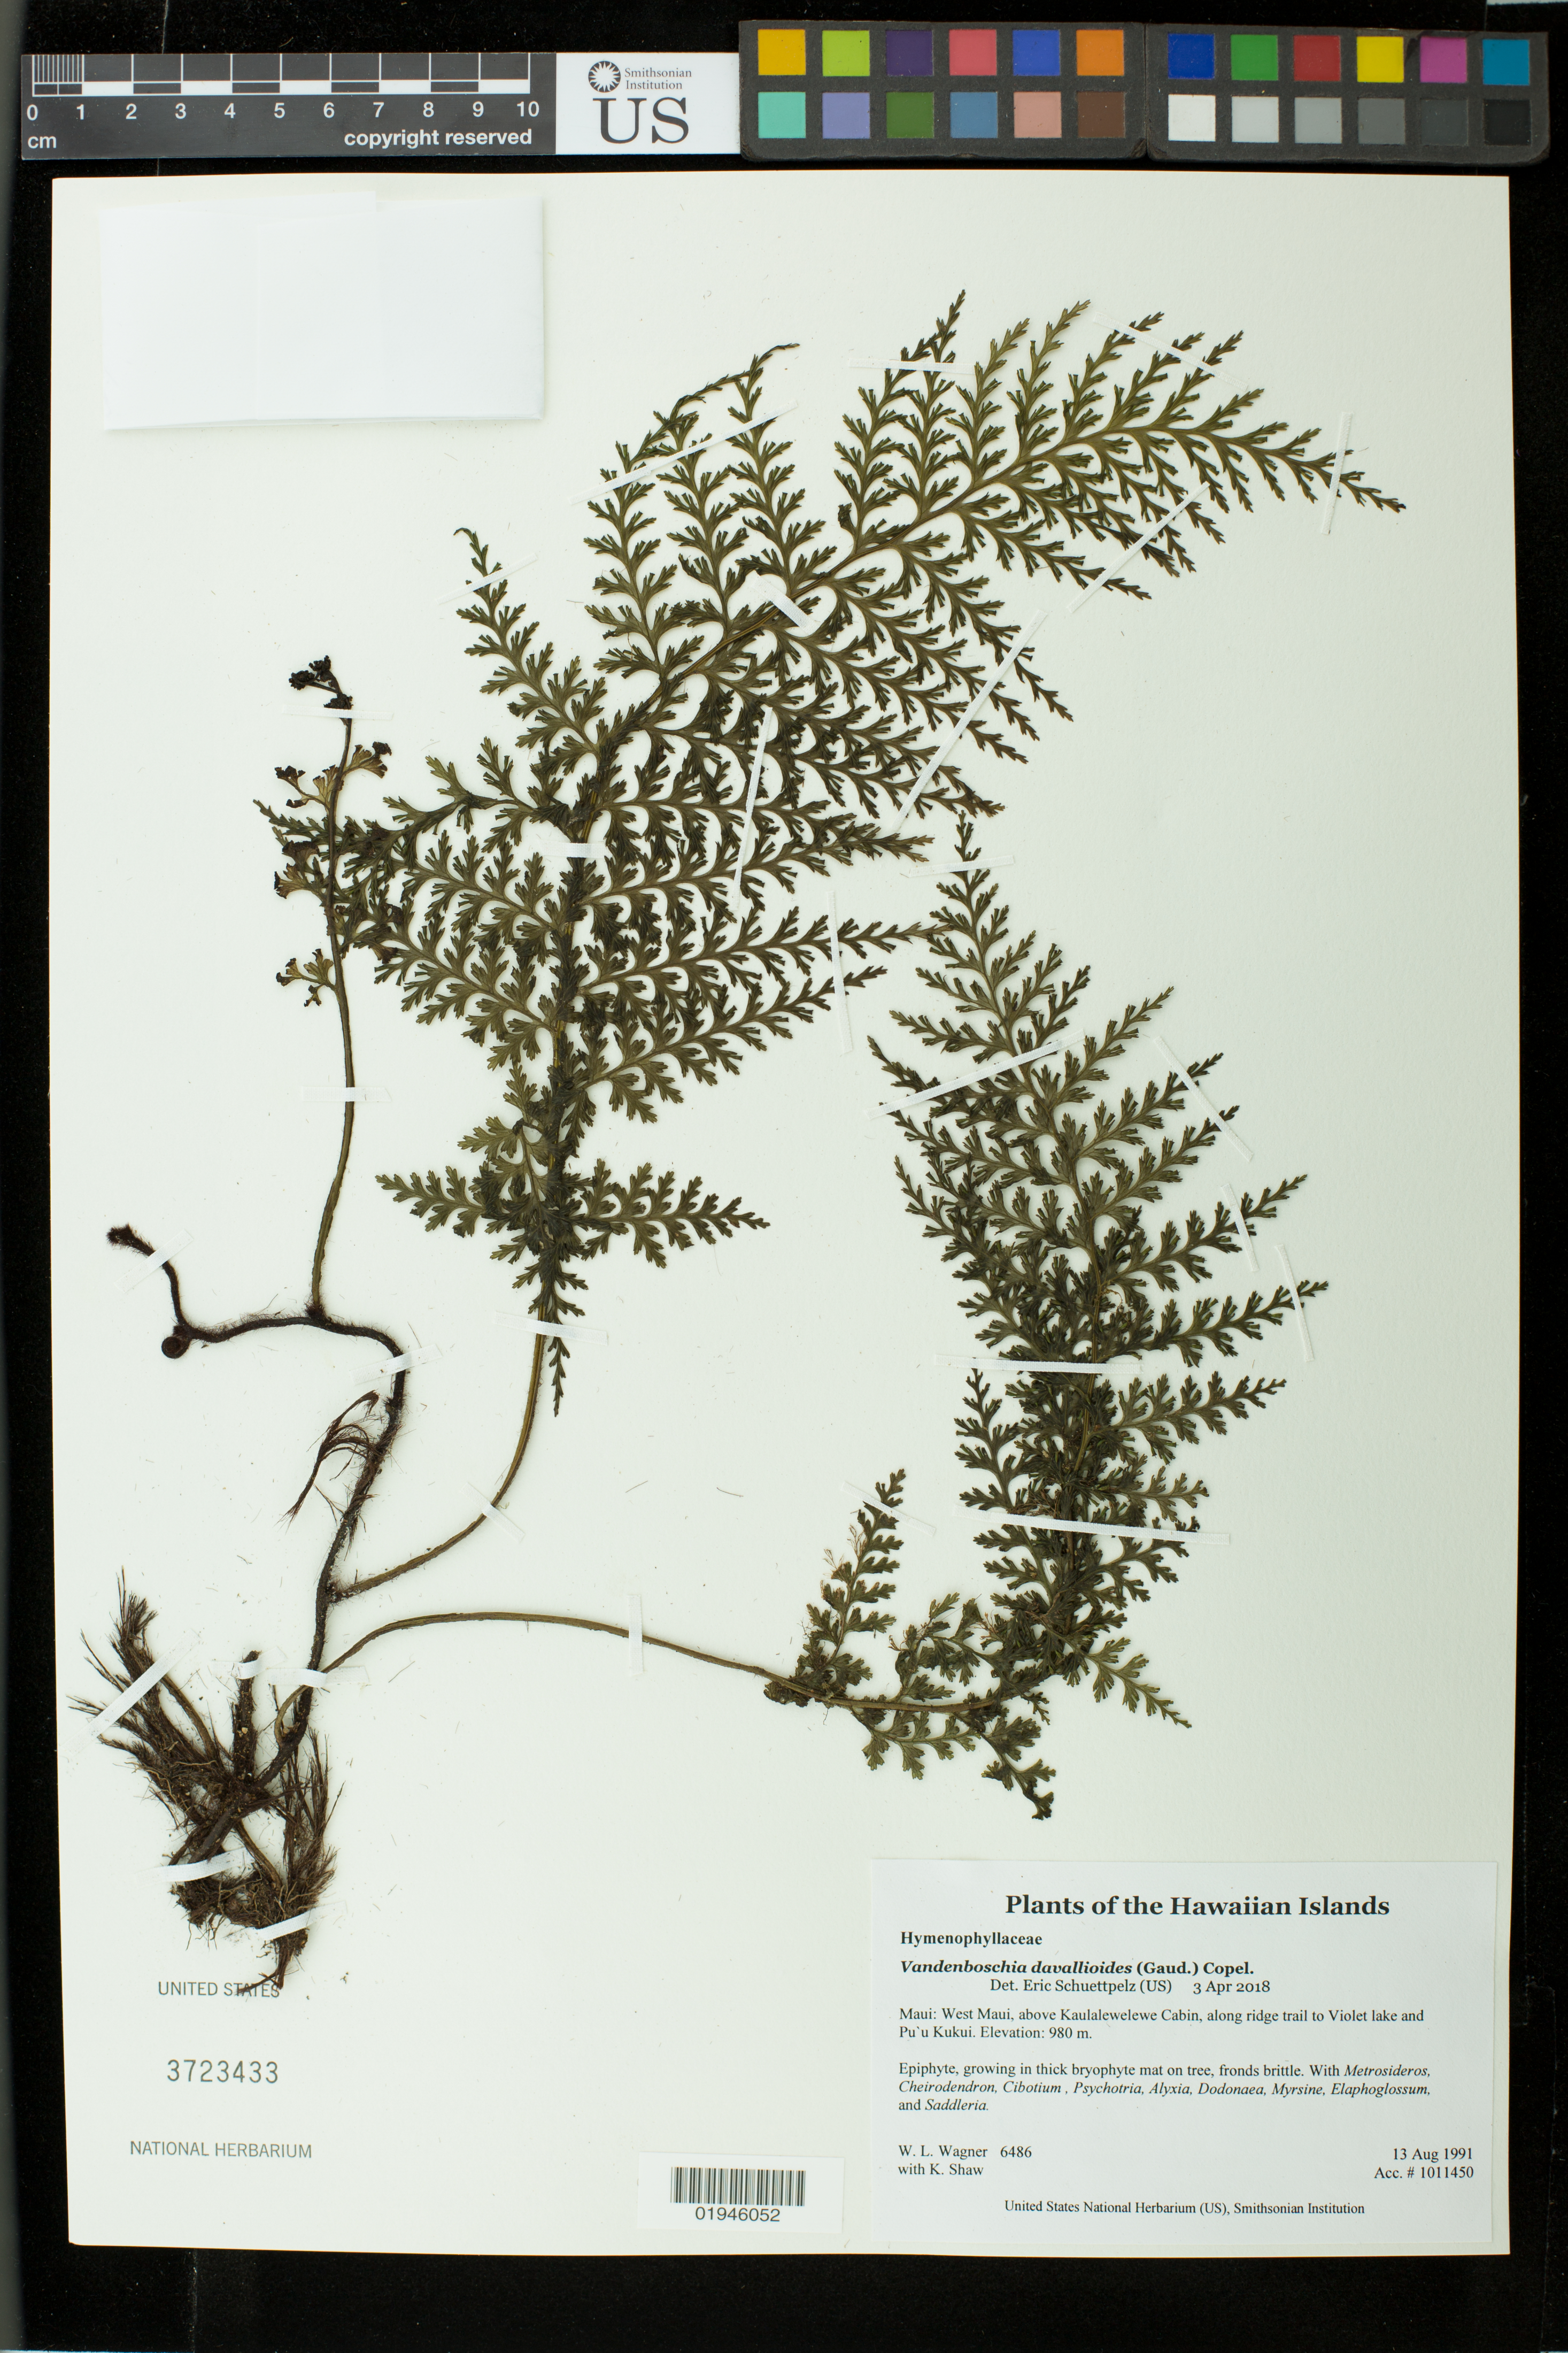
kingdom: Plantae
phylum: Tracheophyta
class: Polypodiopsida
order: Hymenophyllales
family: Hymenophyllaceae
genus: Vandenboschia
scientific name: Vandenboschia davallioides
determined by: Schuettpelz, E., (US), Smithsonian Institution - National Museum of Natural History (UNITED STATES)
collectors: W. L. Wagner & K. Shaw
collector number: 6486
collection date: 1991-08-13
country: United States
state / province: Hawaii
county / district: Maui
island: Maui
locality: West Maui, above Kaulalewelewe Cabin, along ridge trail to Violet lake and Pu'u Kukui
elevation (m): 980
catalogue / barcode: US 3723433